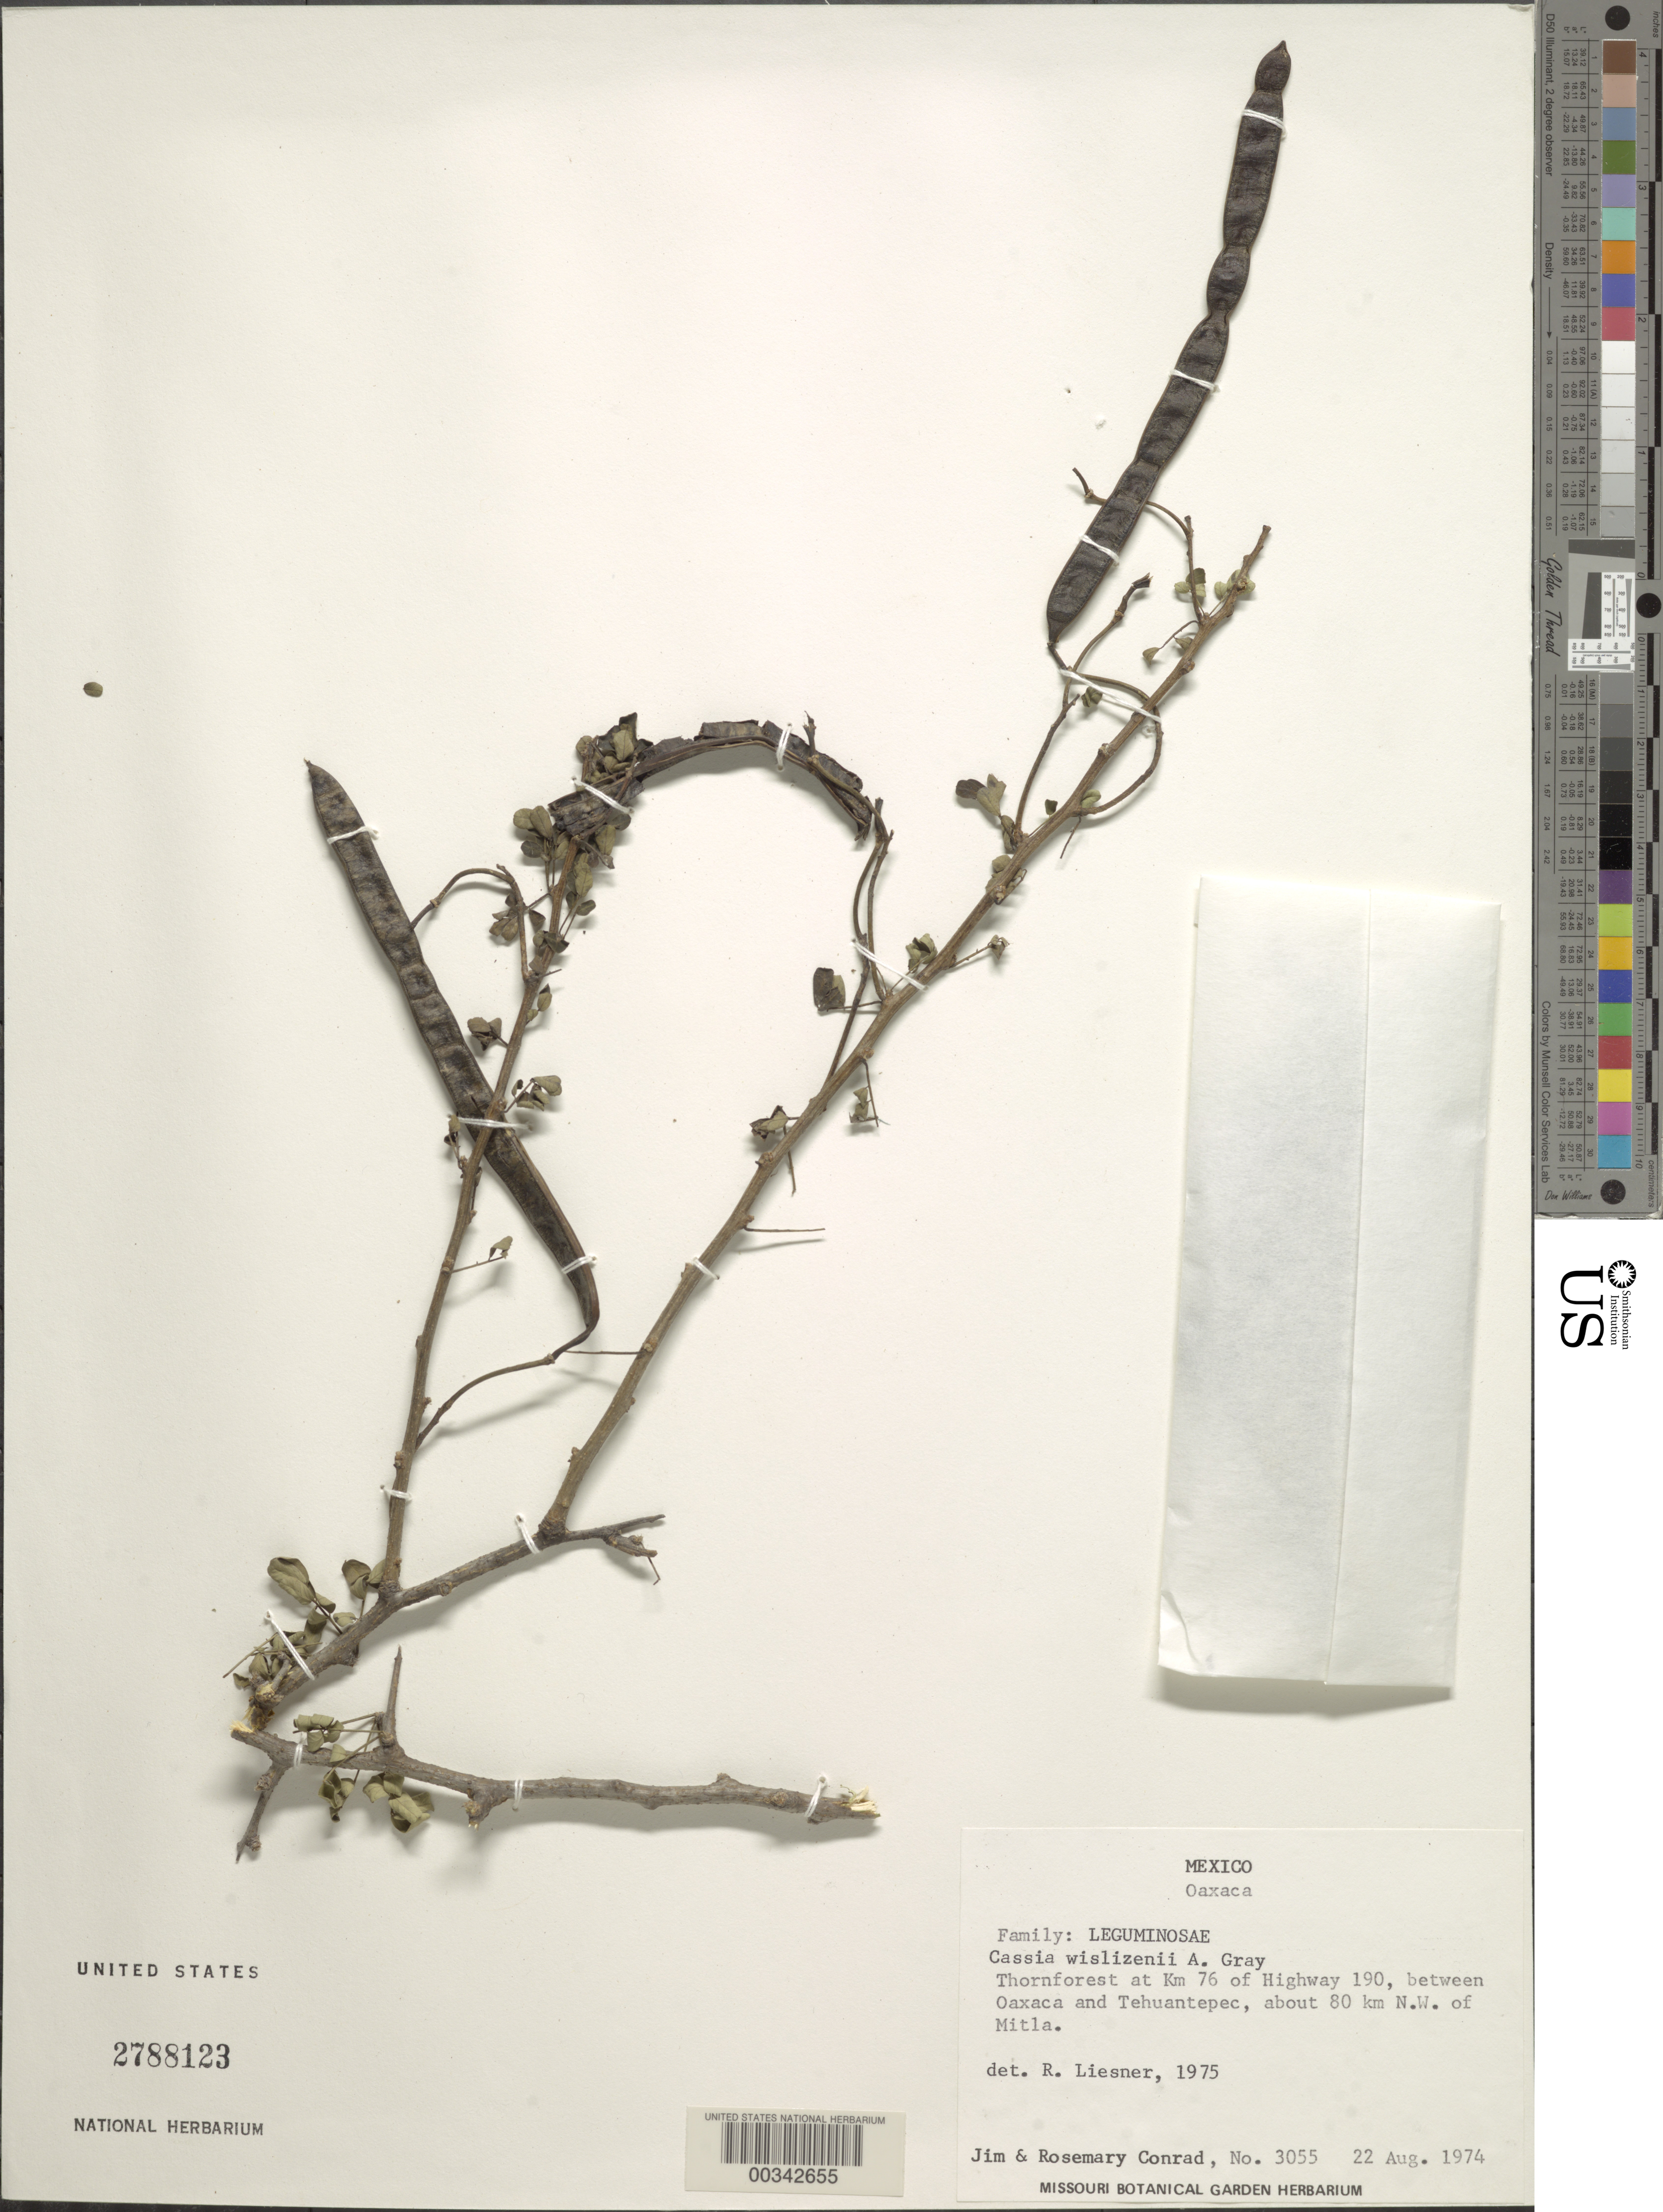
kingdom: Plantae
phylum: Tracheophyta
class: Magnoliopsida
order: Fabales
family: Fabaceae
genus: Senna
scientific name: Senna wislizeni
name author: (A. Gray) H.S. Irwin & Barneby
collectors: J. Conrad & R. Conrad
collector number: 3055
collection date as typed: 22 Aug 1974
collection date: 1974-08-22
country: Mexico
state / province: Oaxaca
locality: At km 76 of highway 190 between Oaxaca and Tehuantepec about 80 km NW of mitla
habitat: Thorn forest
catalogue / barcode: US 2788123